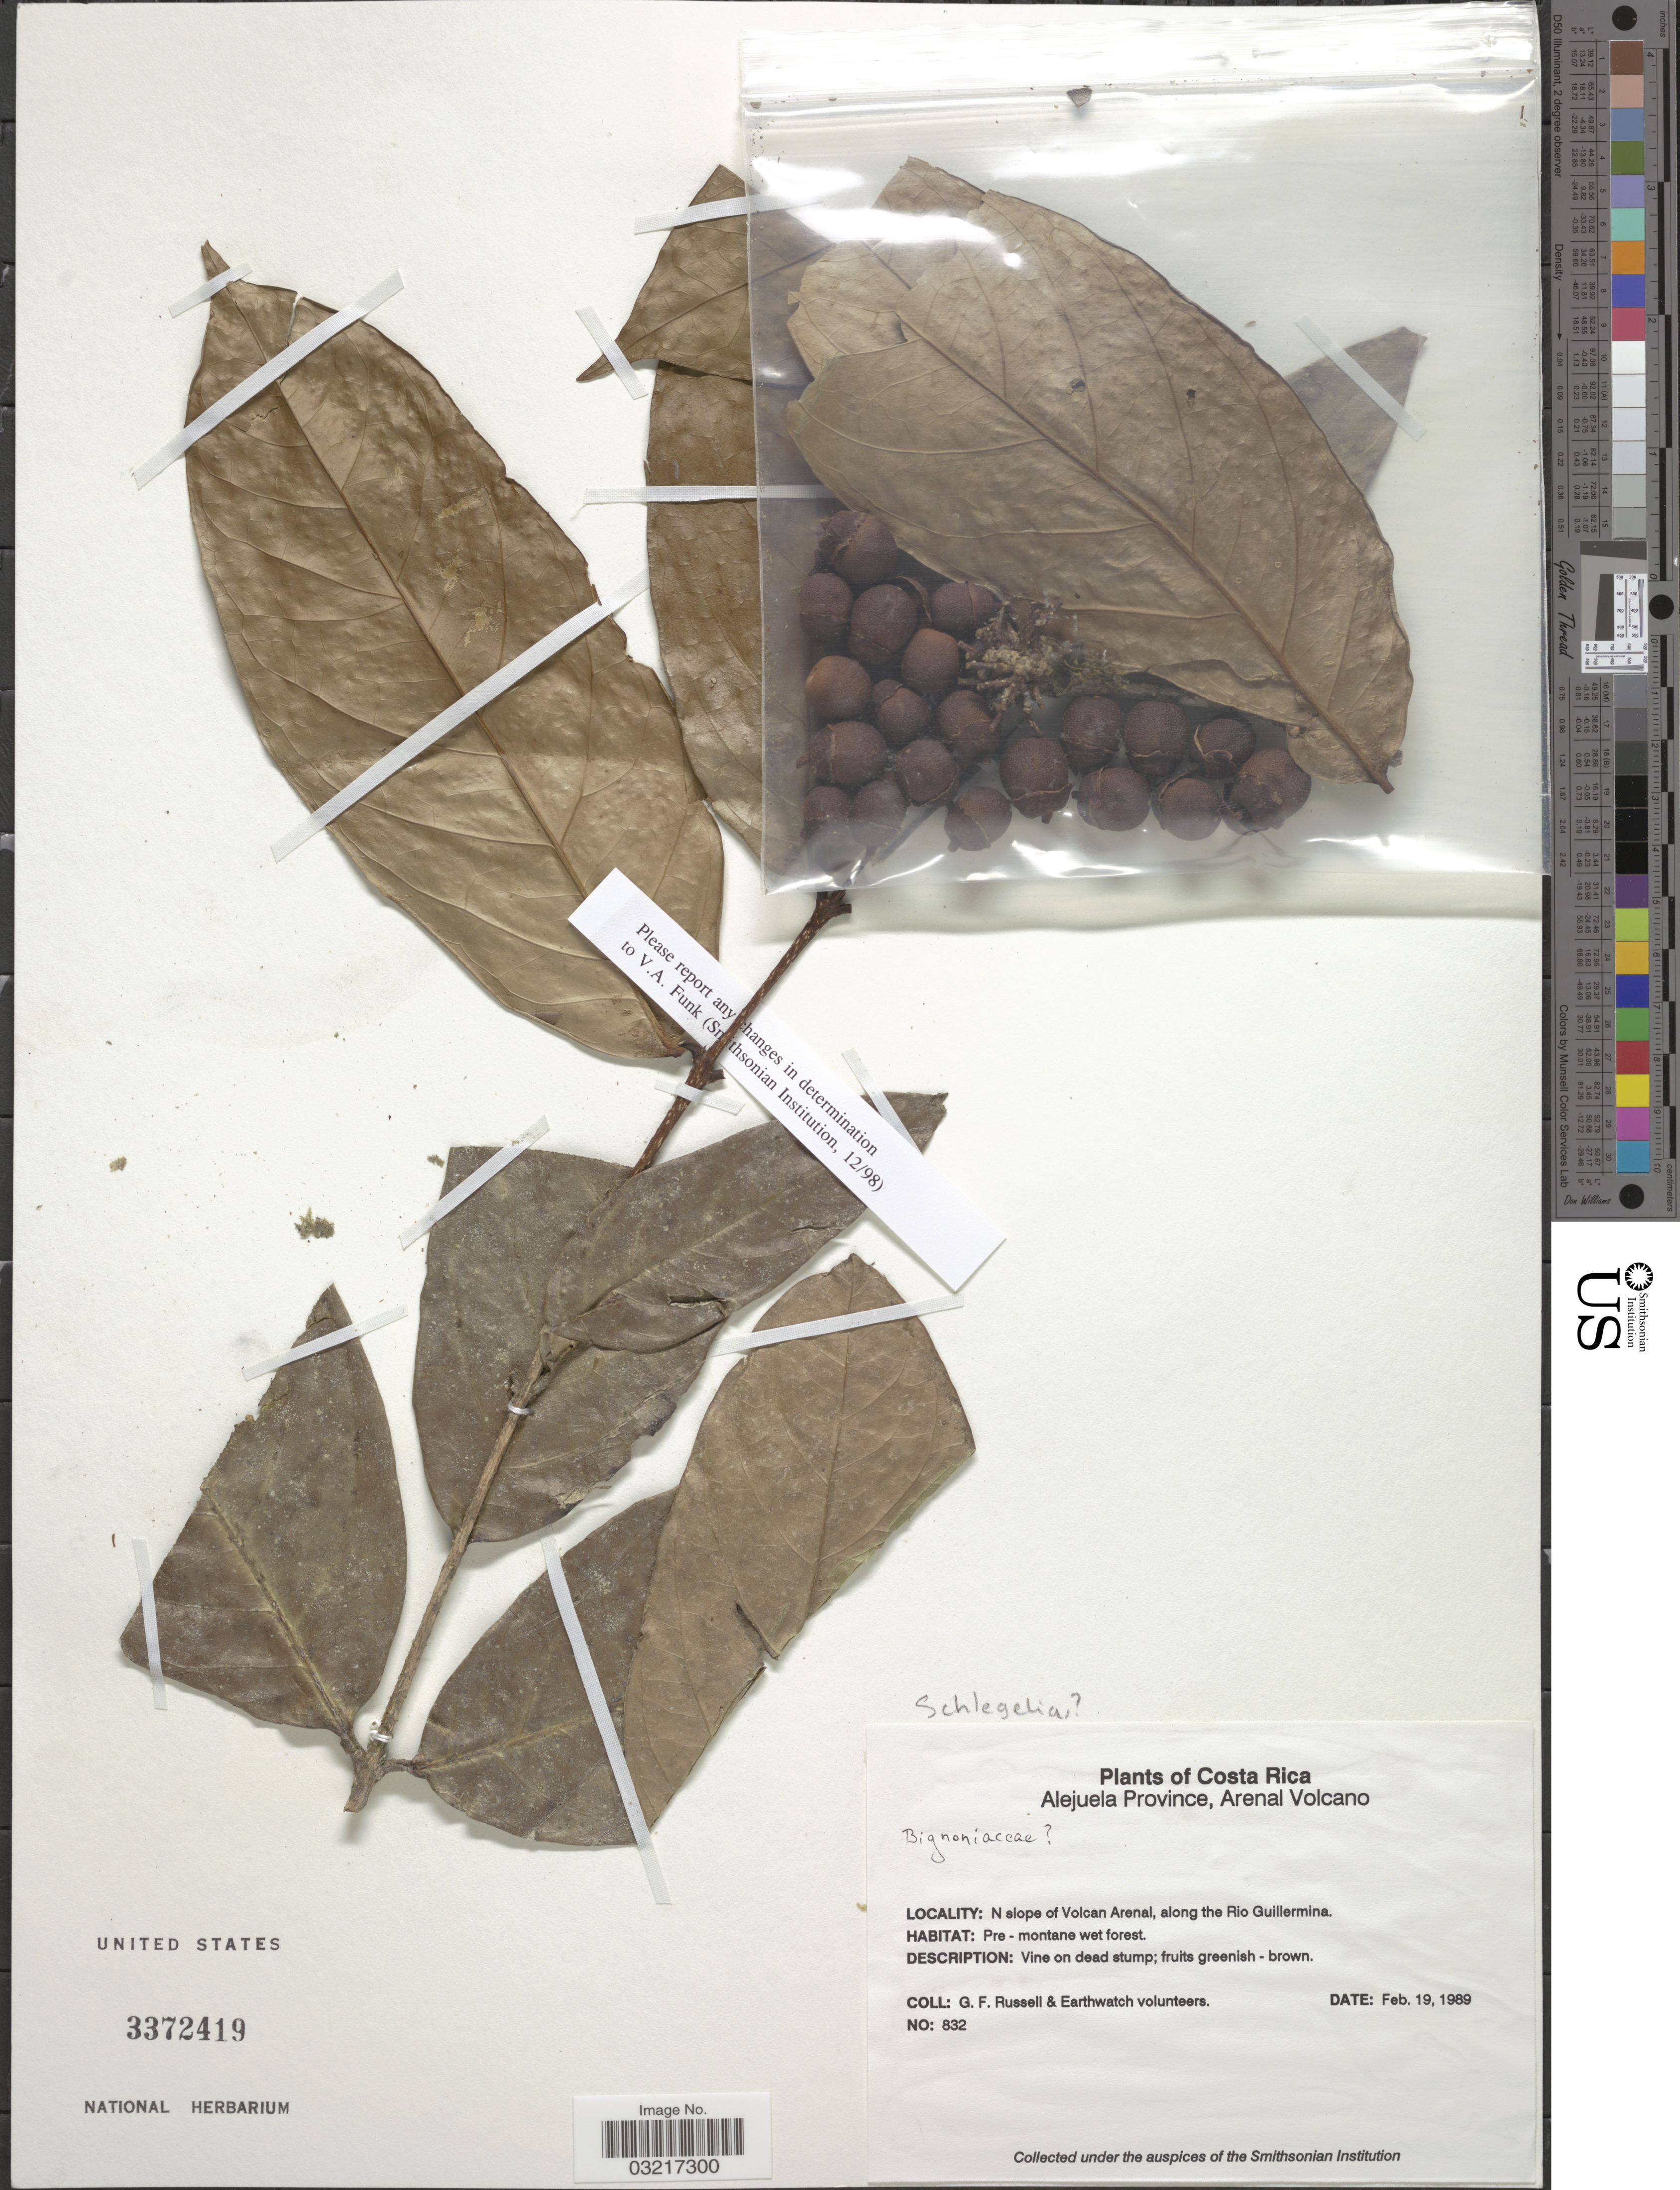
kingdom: Plantae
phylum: Tracheophyta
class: Magnoliopsida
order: Lamiales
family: Schlegeliaceae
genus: Schlegelia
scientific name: Schlegelia sp.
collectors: G. Russell & Earthwatch Volunteers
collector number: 832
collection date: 1989-02-19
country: Costa Rica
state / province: Alajuela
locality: Alejuela Province, Arenal Volcano. N slope of Volcan Arenal, along the Rio Guillermina.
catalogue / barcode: US 3372419